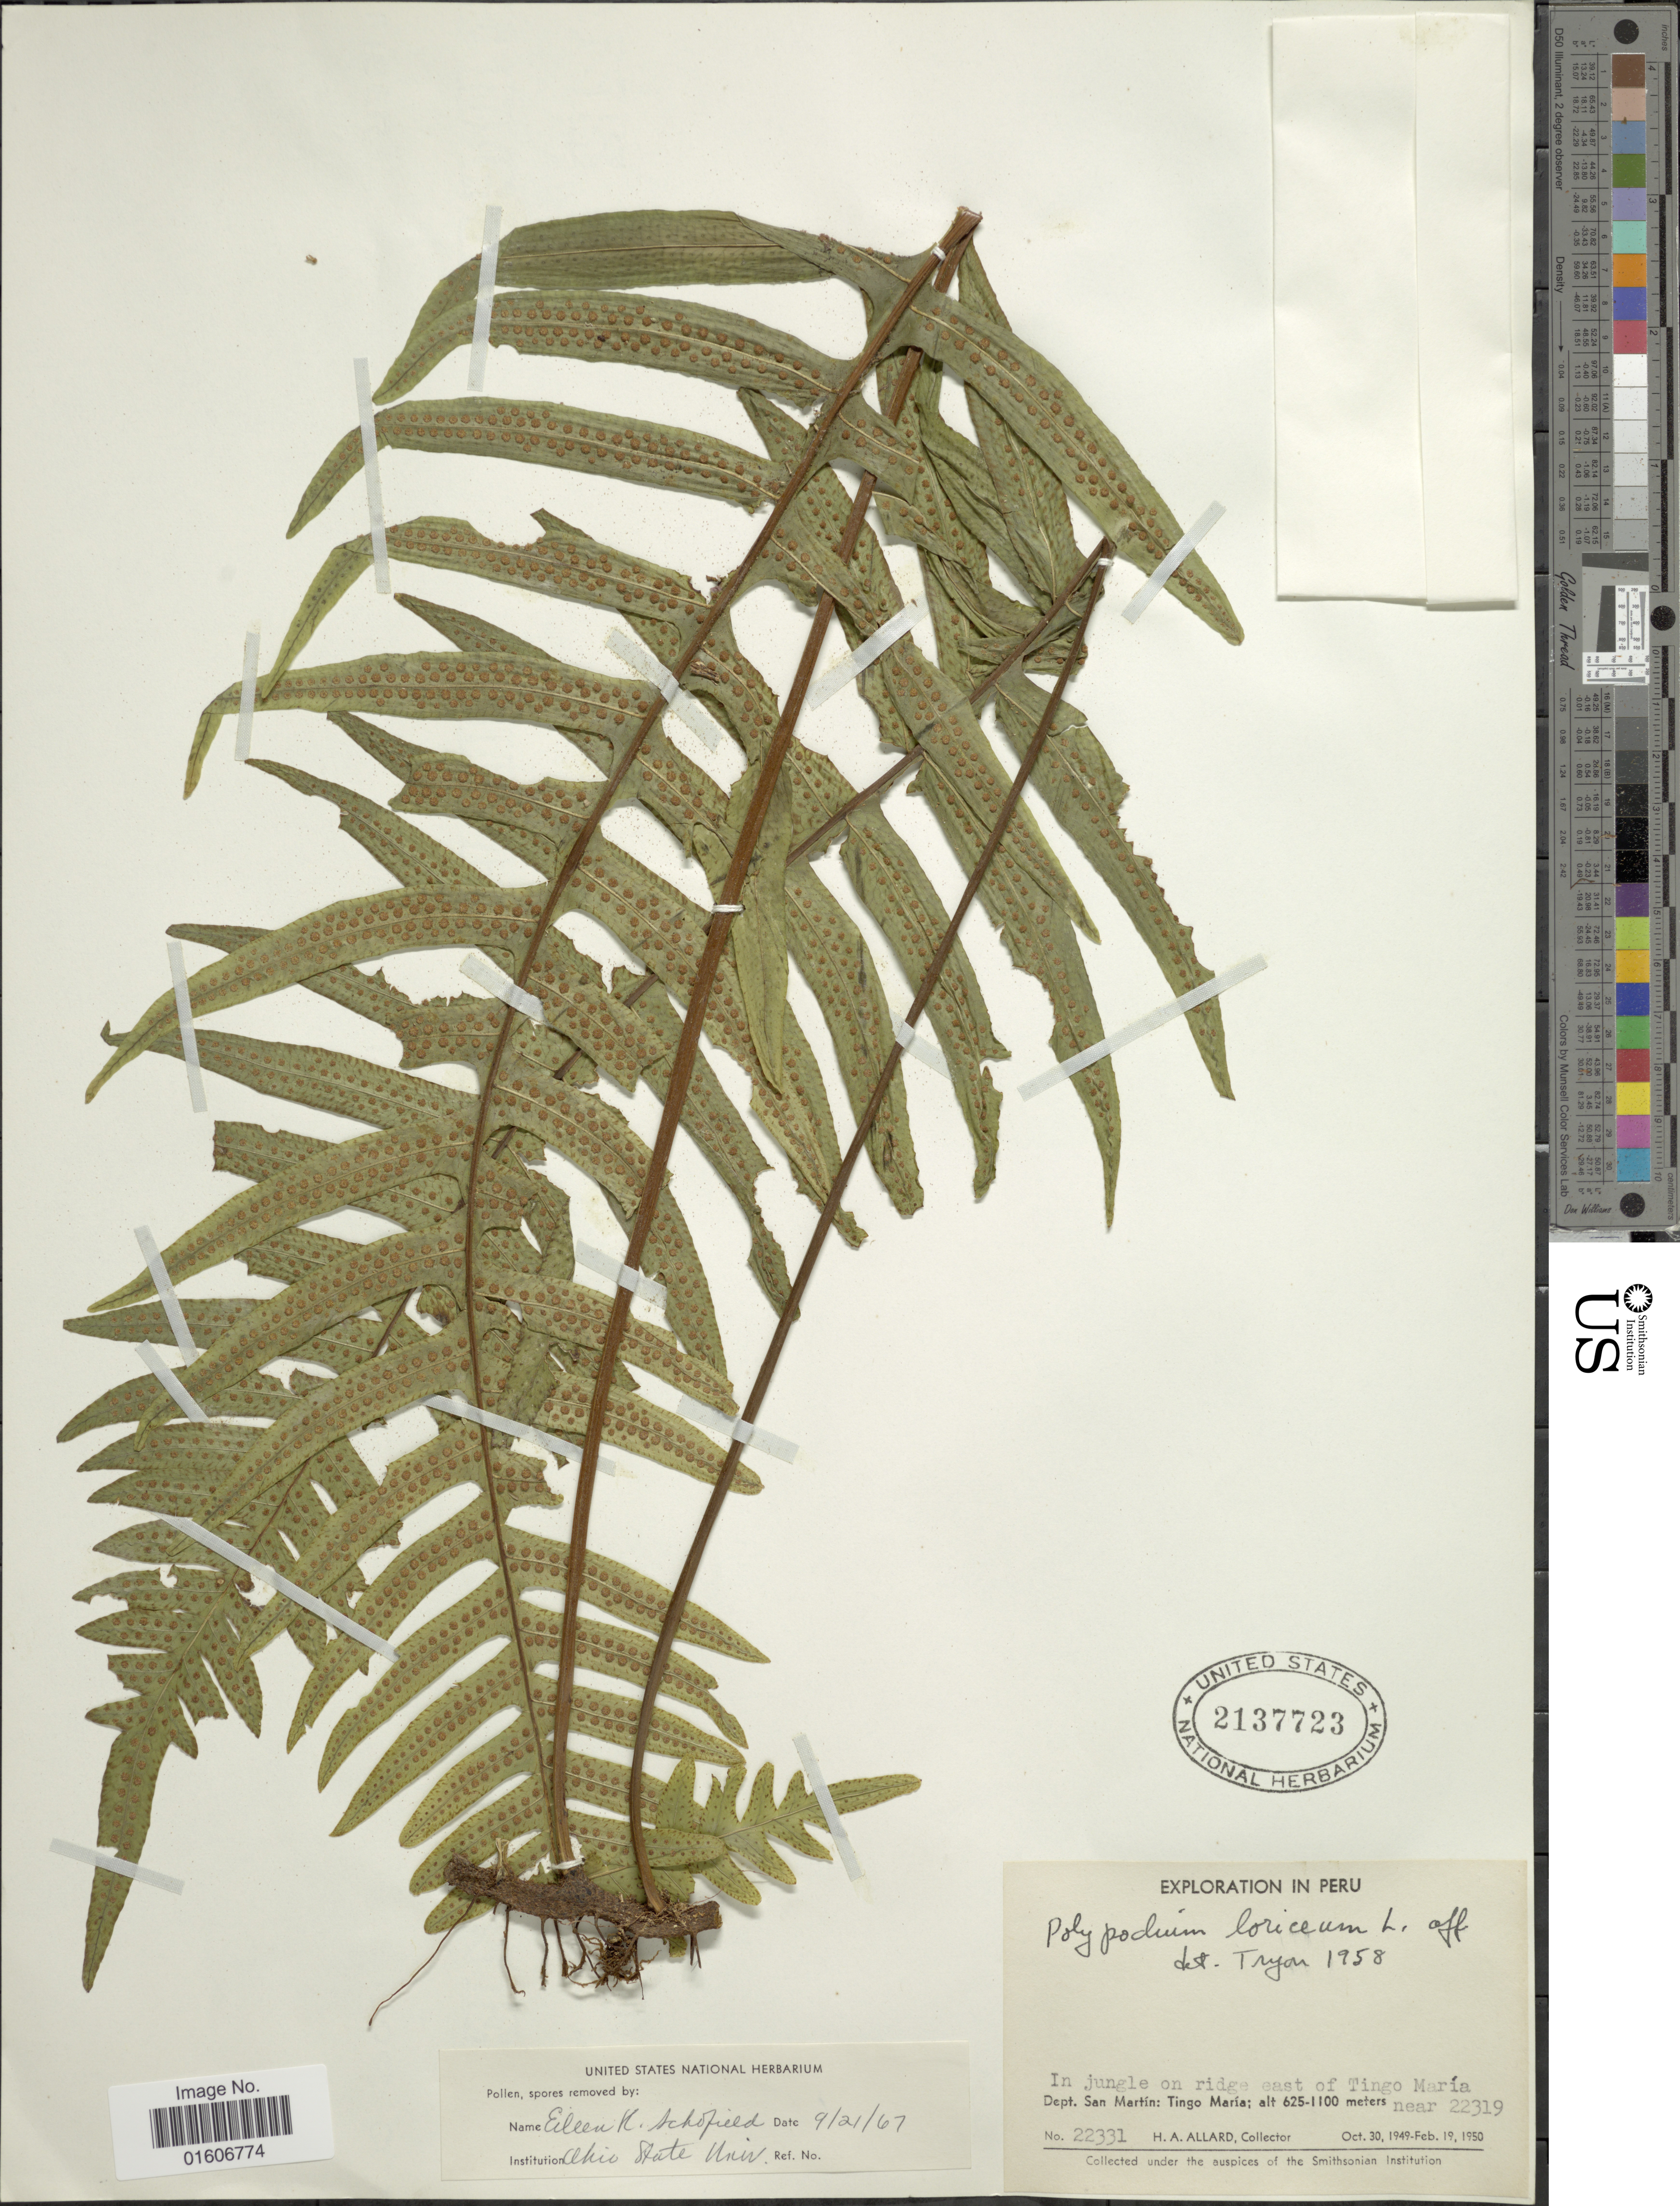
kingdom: Plantae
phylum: Tracheophyta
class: Polypodiopsida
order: Polypodiales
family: Polypodiaceae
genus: Serpocaulon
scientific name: Serpocaulon loriceum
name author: (L.) A.R. Sm.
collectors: H. A. Allard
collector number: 22331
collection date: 1949-10-30/1950-02-19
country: Peru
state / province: San Martín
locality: In jungle on ridge east of Tingo María, Dept San Martín: Tingo María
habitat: in jungle on ridge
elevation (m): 625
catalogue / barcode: US 2137723